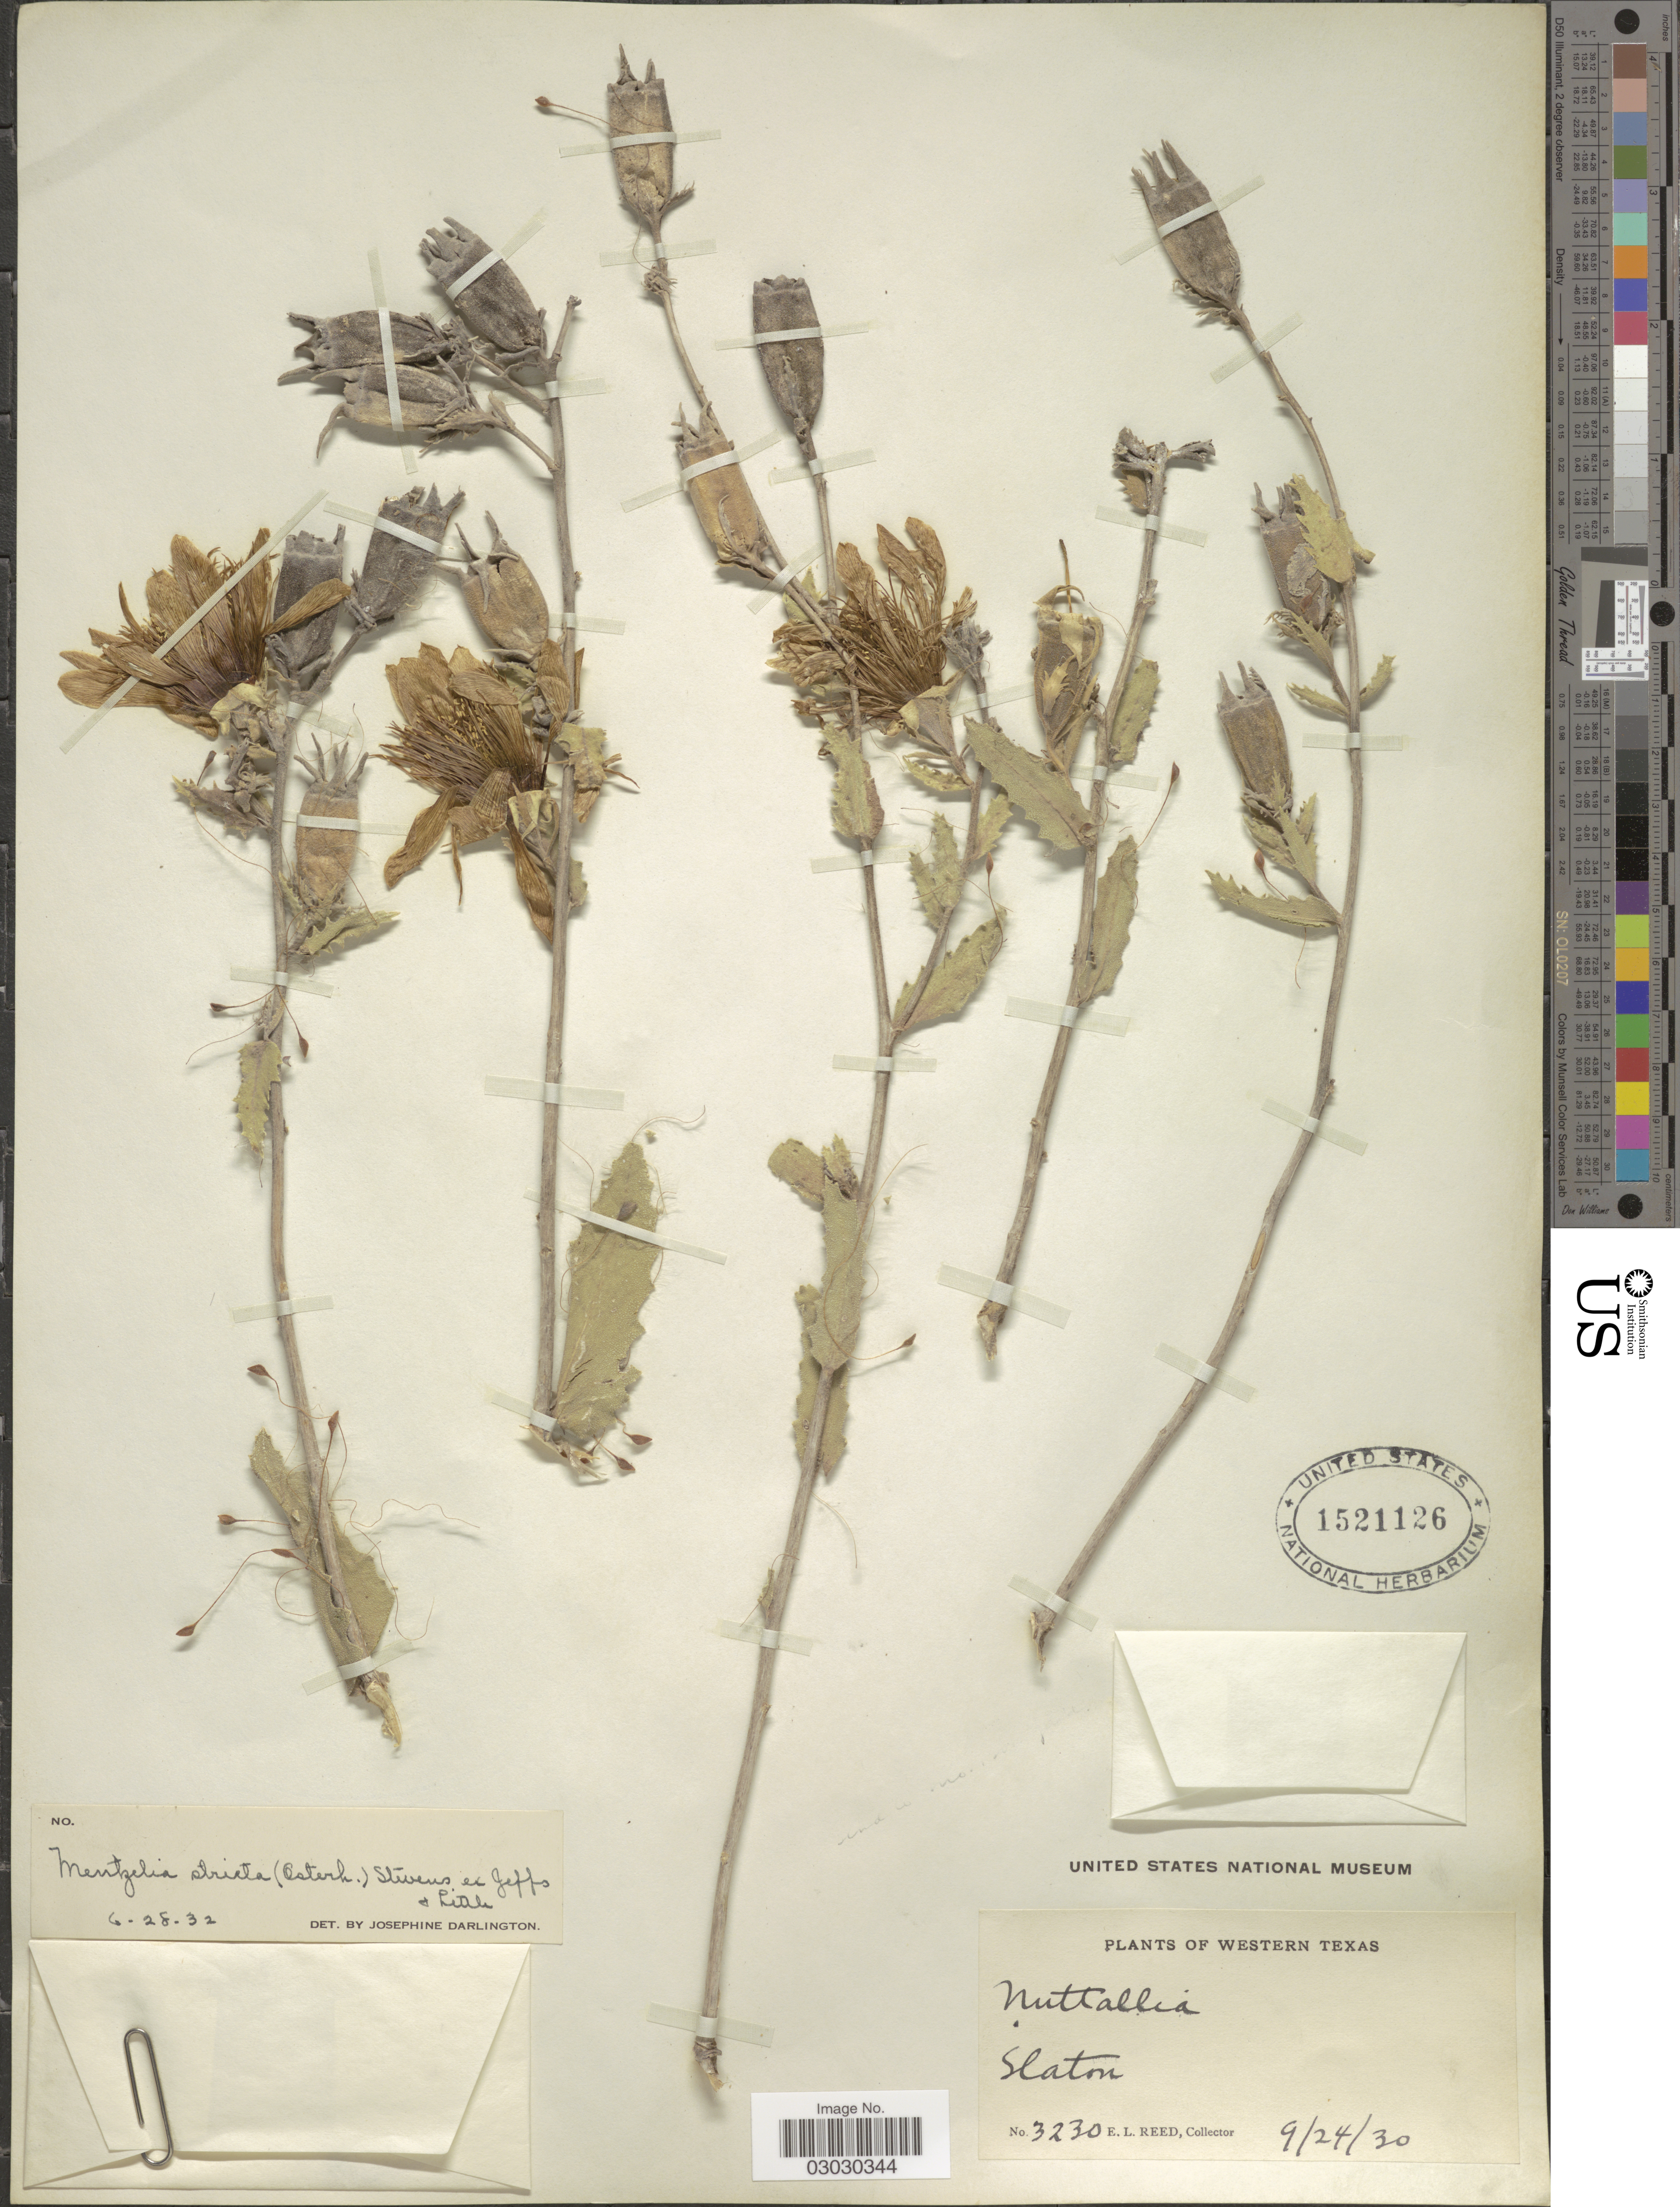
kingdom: Plantae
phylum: Tracheophyta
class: Magnoliopsida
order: Cornales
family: Loasaceae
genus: Mentzelia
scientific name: Mentzelia stricta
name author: (Osterh.) Stevens ex Jeffs & Little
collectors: E. Reed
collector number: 3230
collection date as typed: Transcribed d/m/y: 24/9/30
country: United States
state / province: Texas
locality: Western Texas, Slaton.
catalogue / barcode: US 1521126